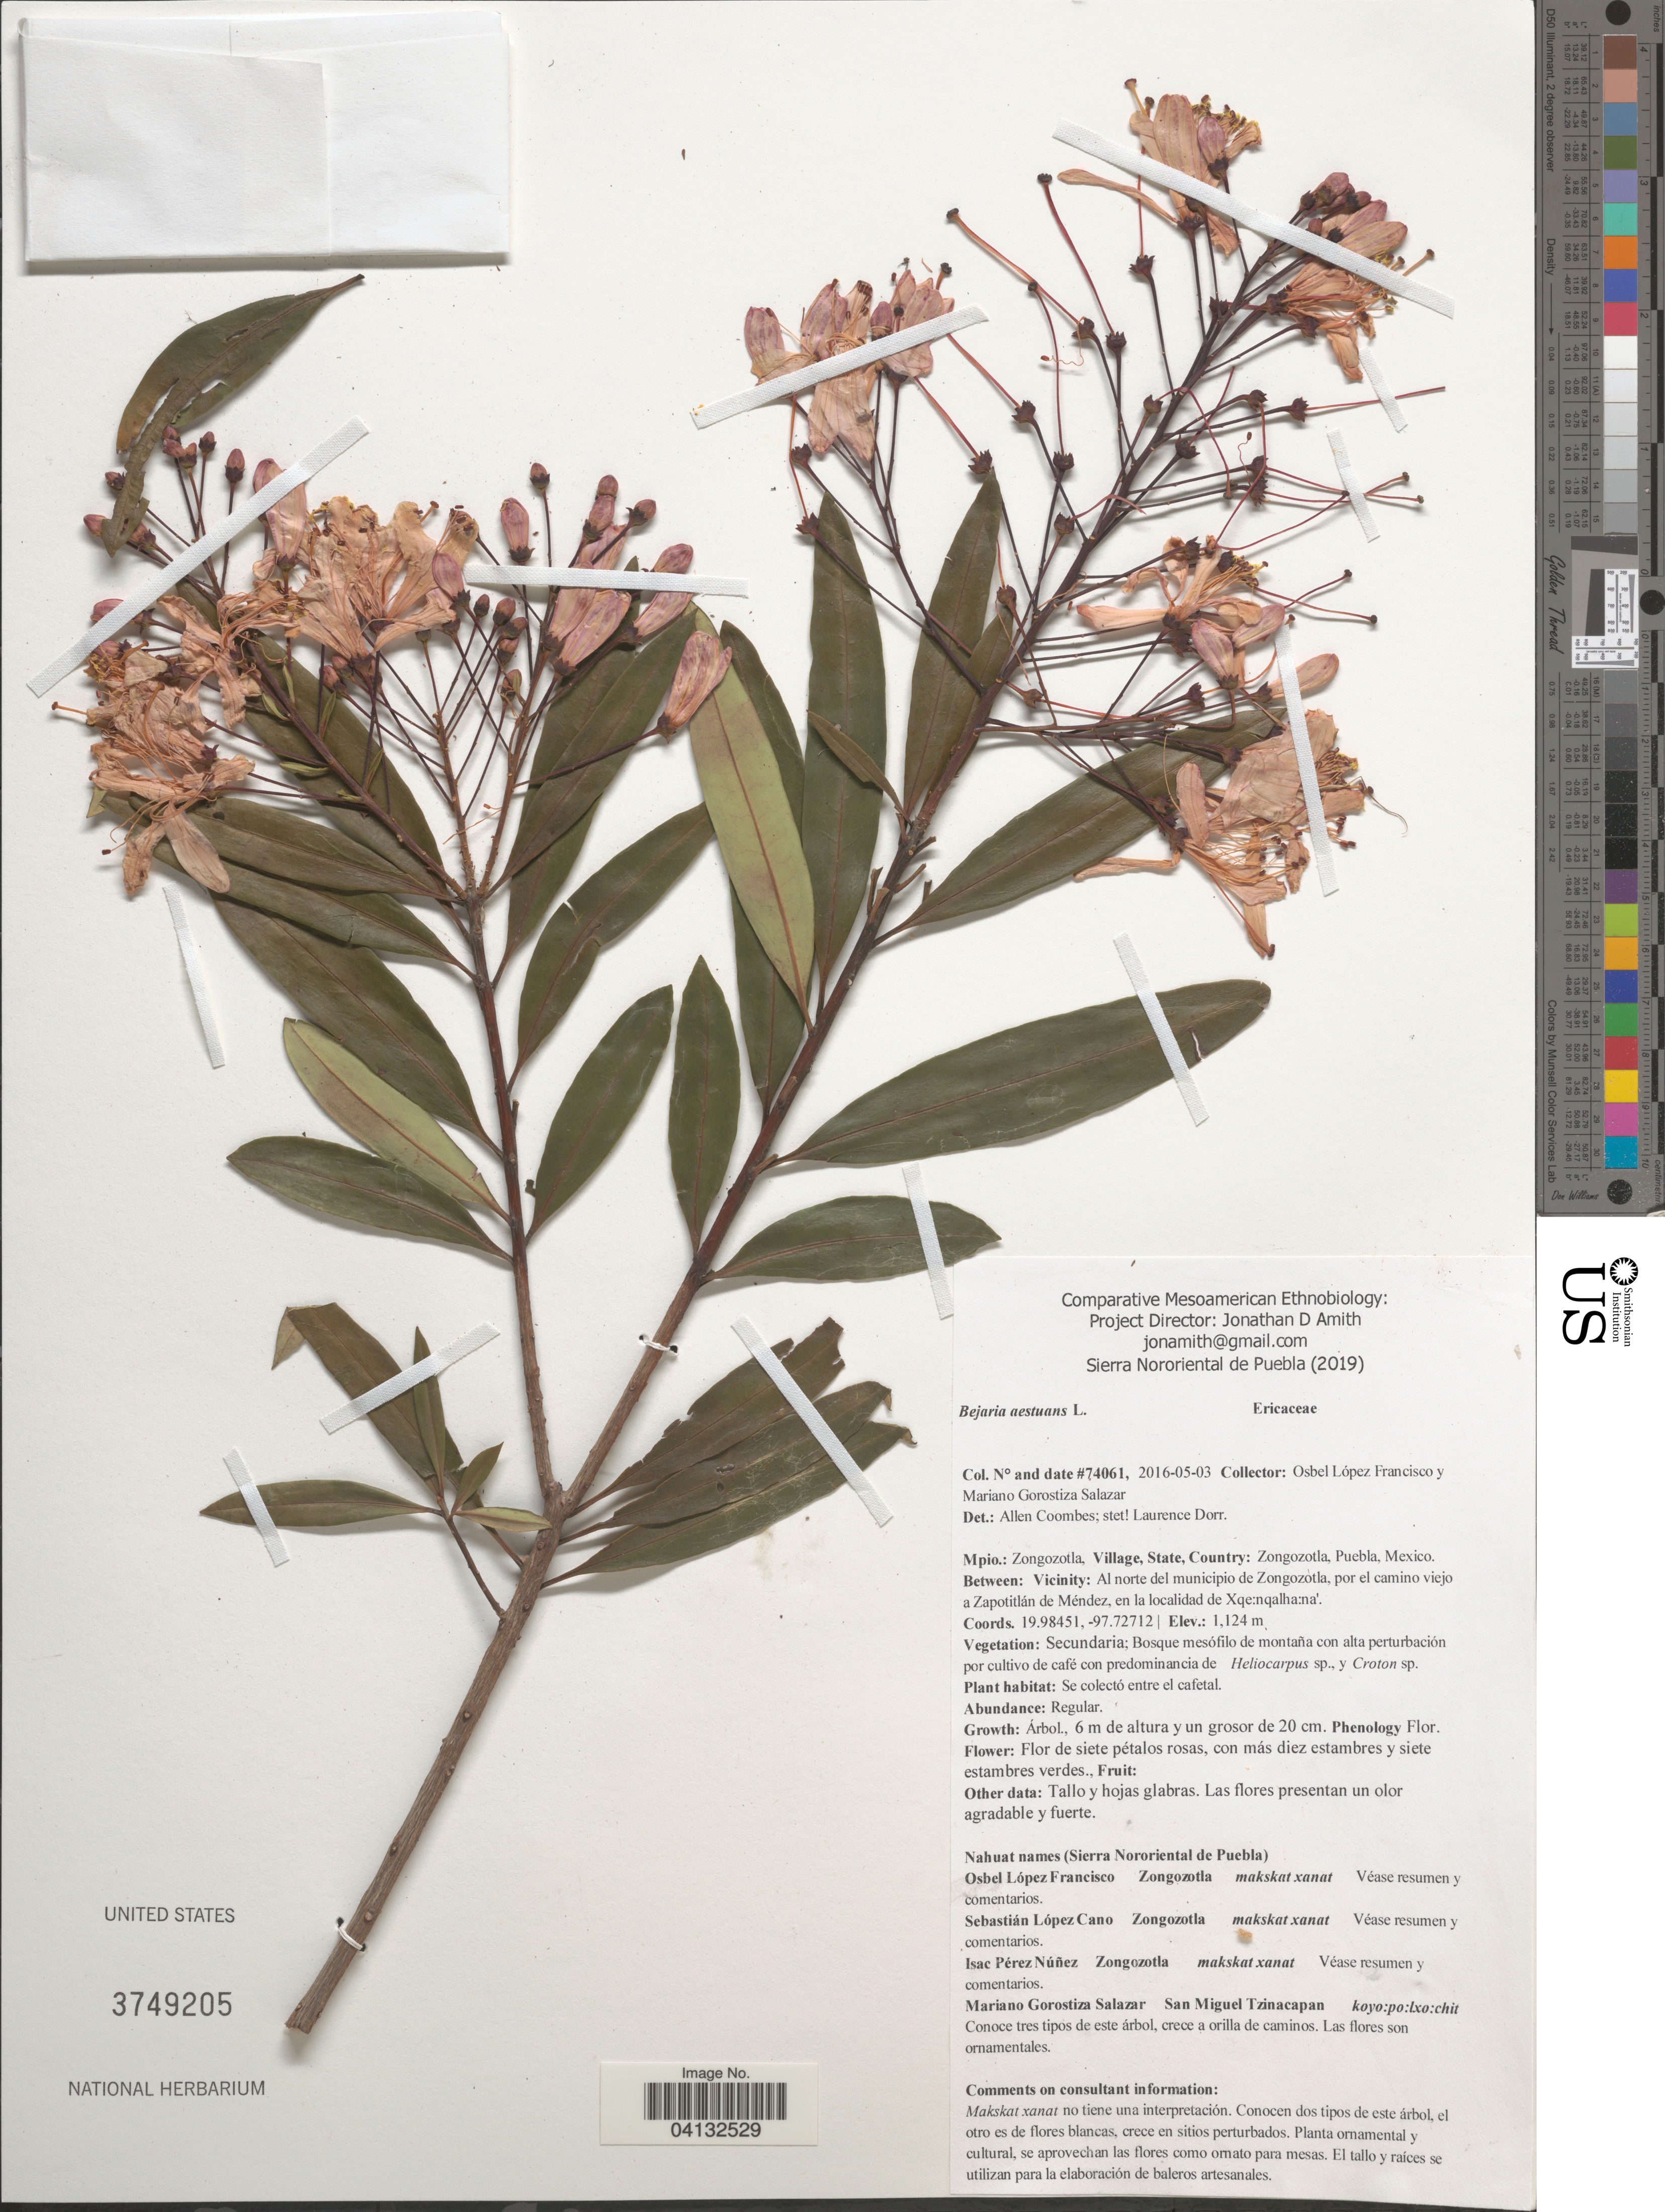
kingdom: Plantae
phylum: Tracheophyta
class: Magnoliopsida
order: Ericales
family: Ericaceae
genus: Bejaria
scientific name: Bejaria aestuans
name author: Mutis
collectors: O. Francisco & M. Gorostiza S.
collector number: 74061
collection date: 2016-05-03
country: Mexico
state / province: Puebla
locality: Mpio.: Zongozotla, Village: Zongozotla. Between: Vicinity: Al norte del municipio de Zongozotla, por el camino viejo a Zapotitlán de Méndez, en la localidad de Xqe:ngalha:na'.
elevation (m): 1124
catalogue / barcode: US 3749205